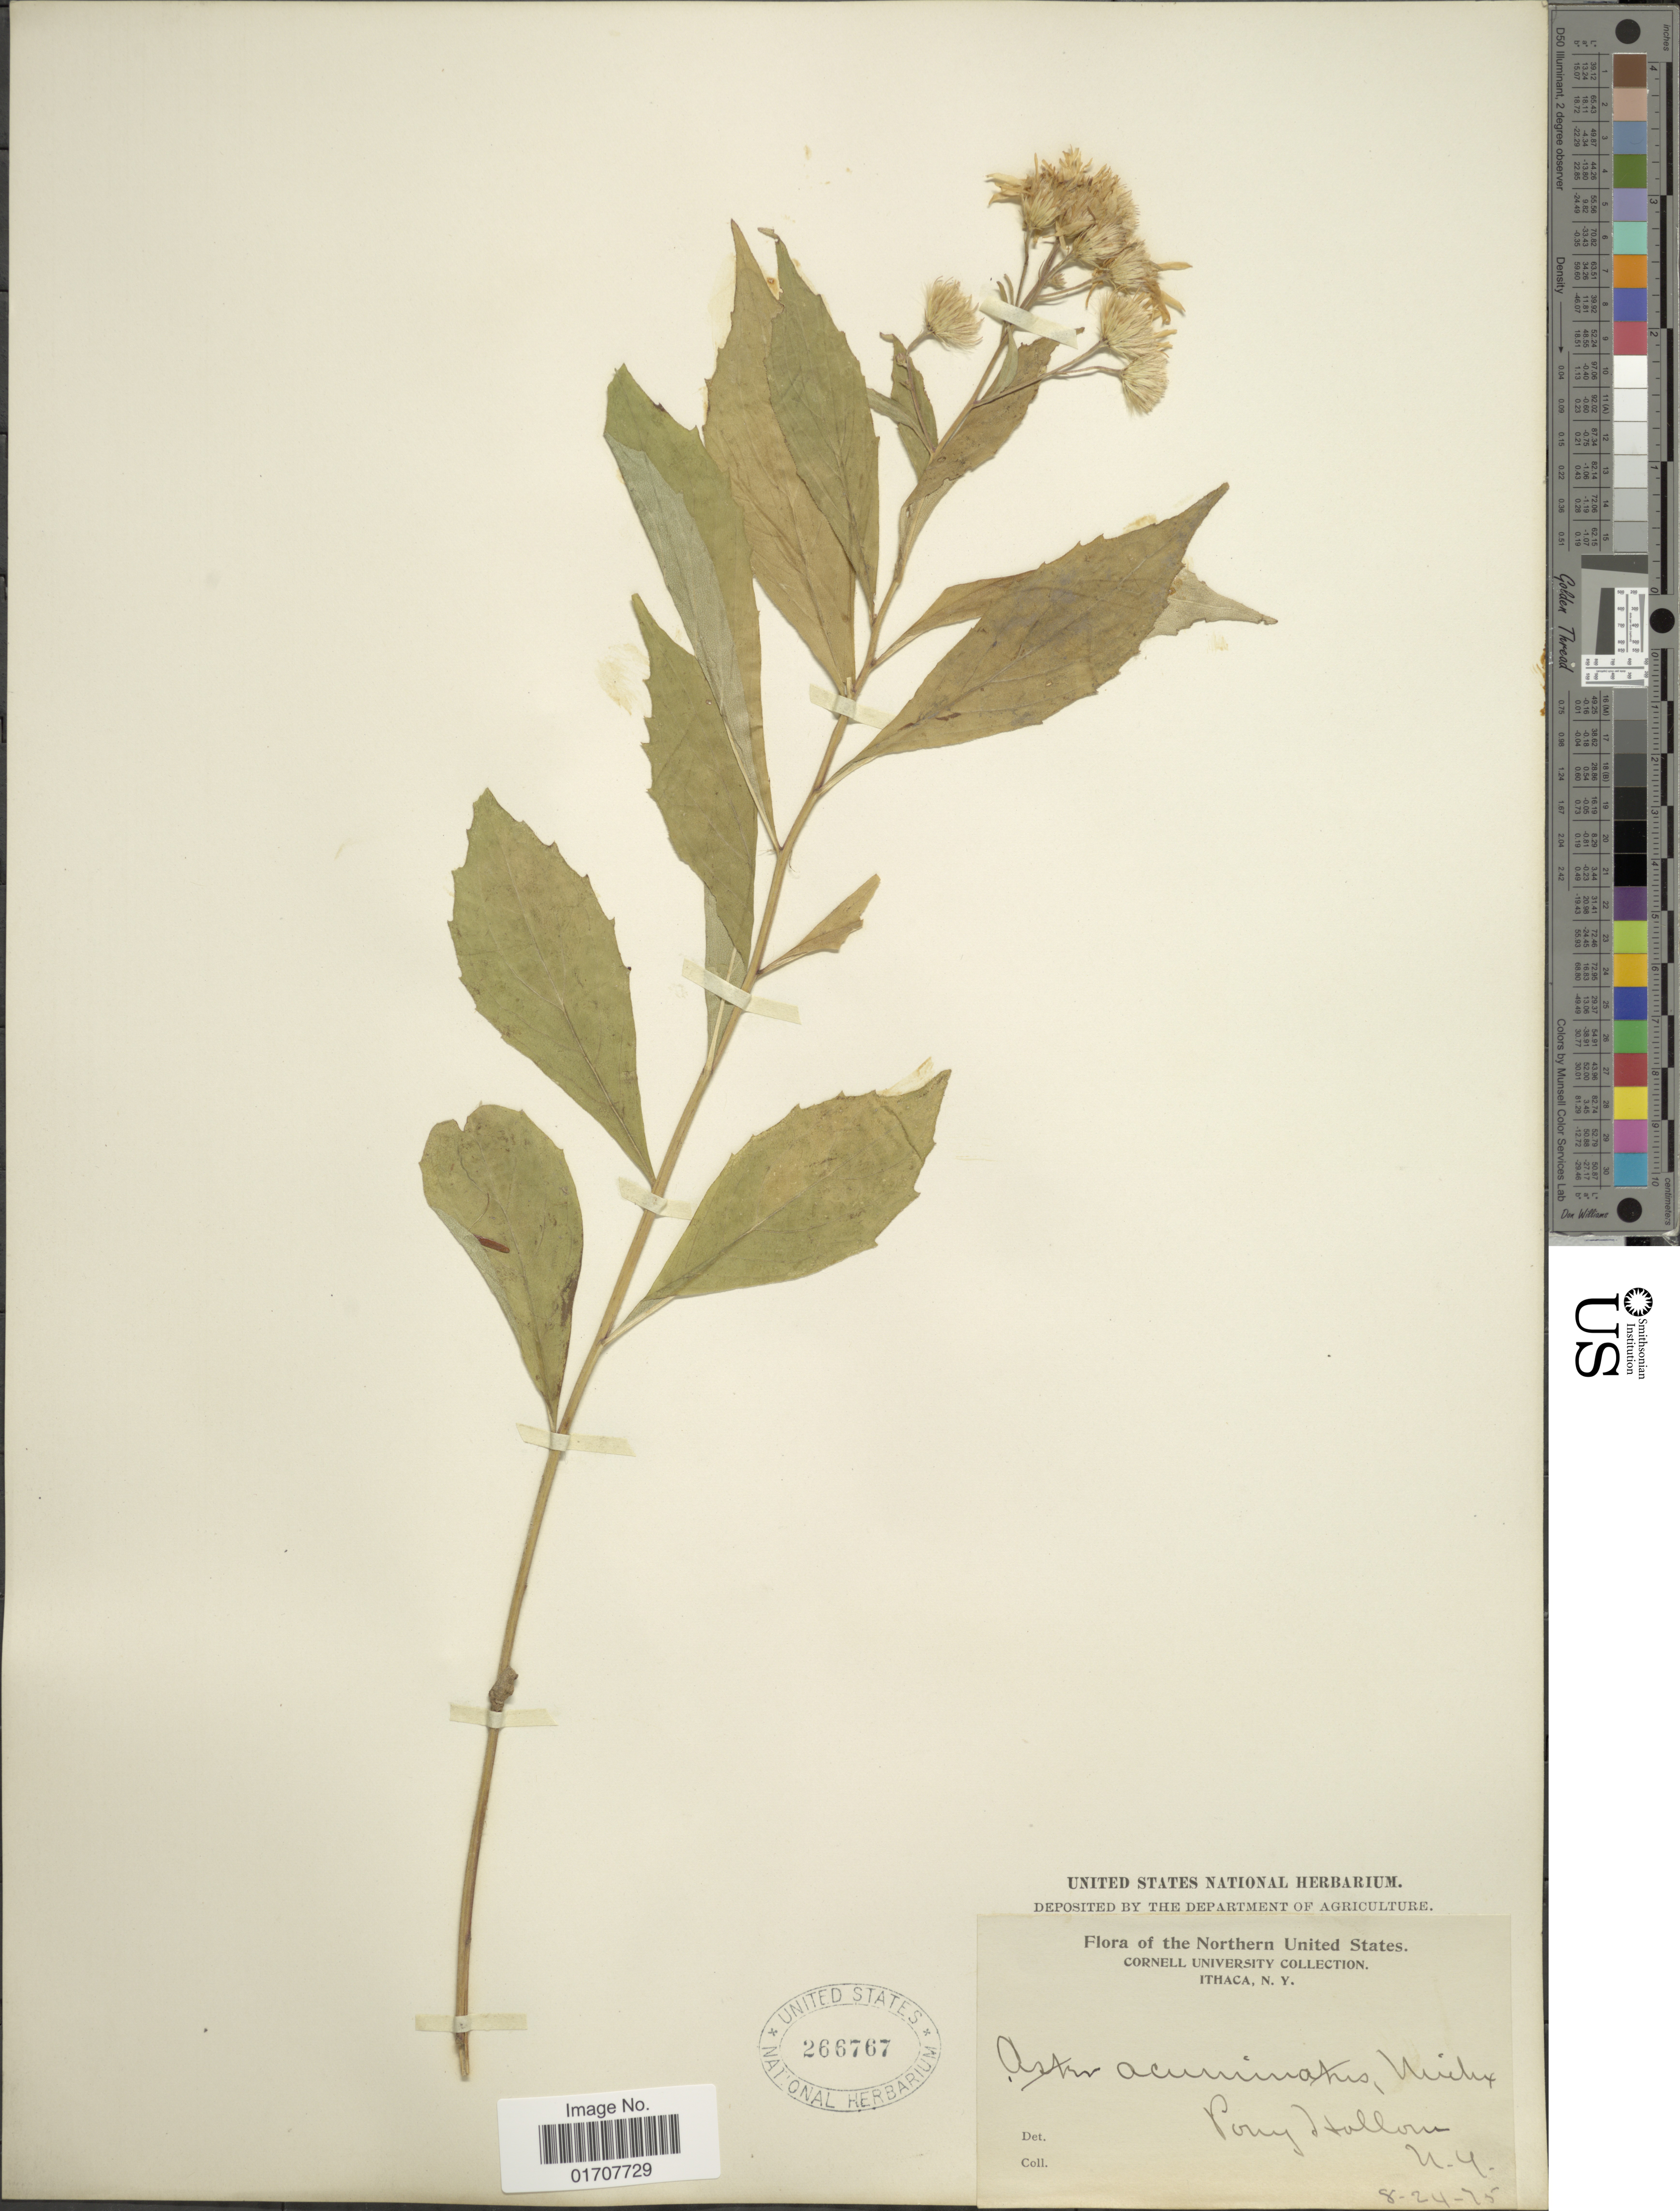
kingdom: Plantae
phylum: Tracheophyta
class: Magnoliopsida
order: Asterales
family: Asteraceae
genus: Oclemena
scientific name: Oclemena acuminata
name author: (Michx.) Greene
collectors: ex herb. Cornell University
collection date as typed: Transcribed d/m/y: 24/8/75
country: United States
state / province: New York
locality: Northern United States, Ithaca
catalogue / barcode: US 266767